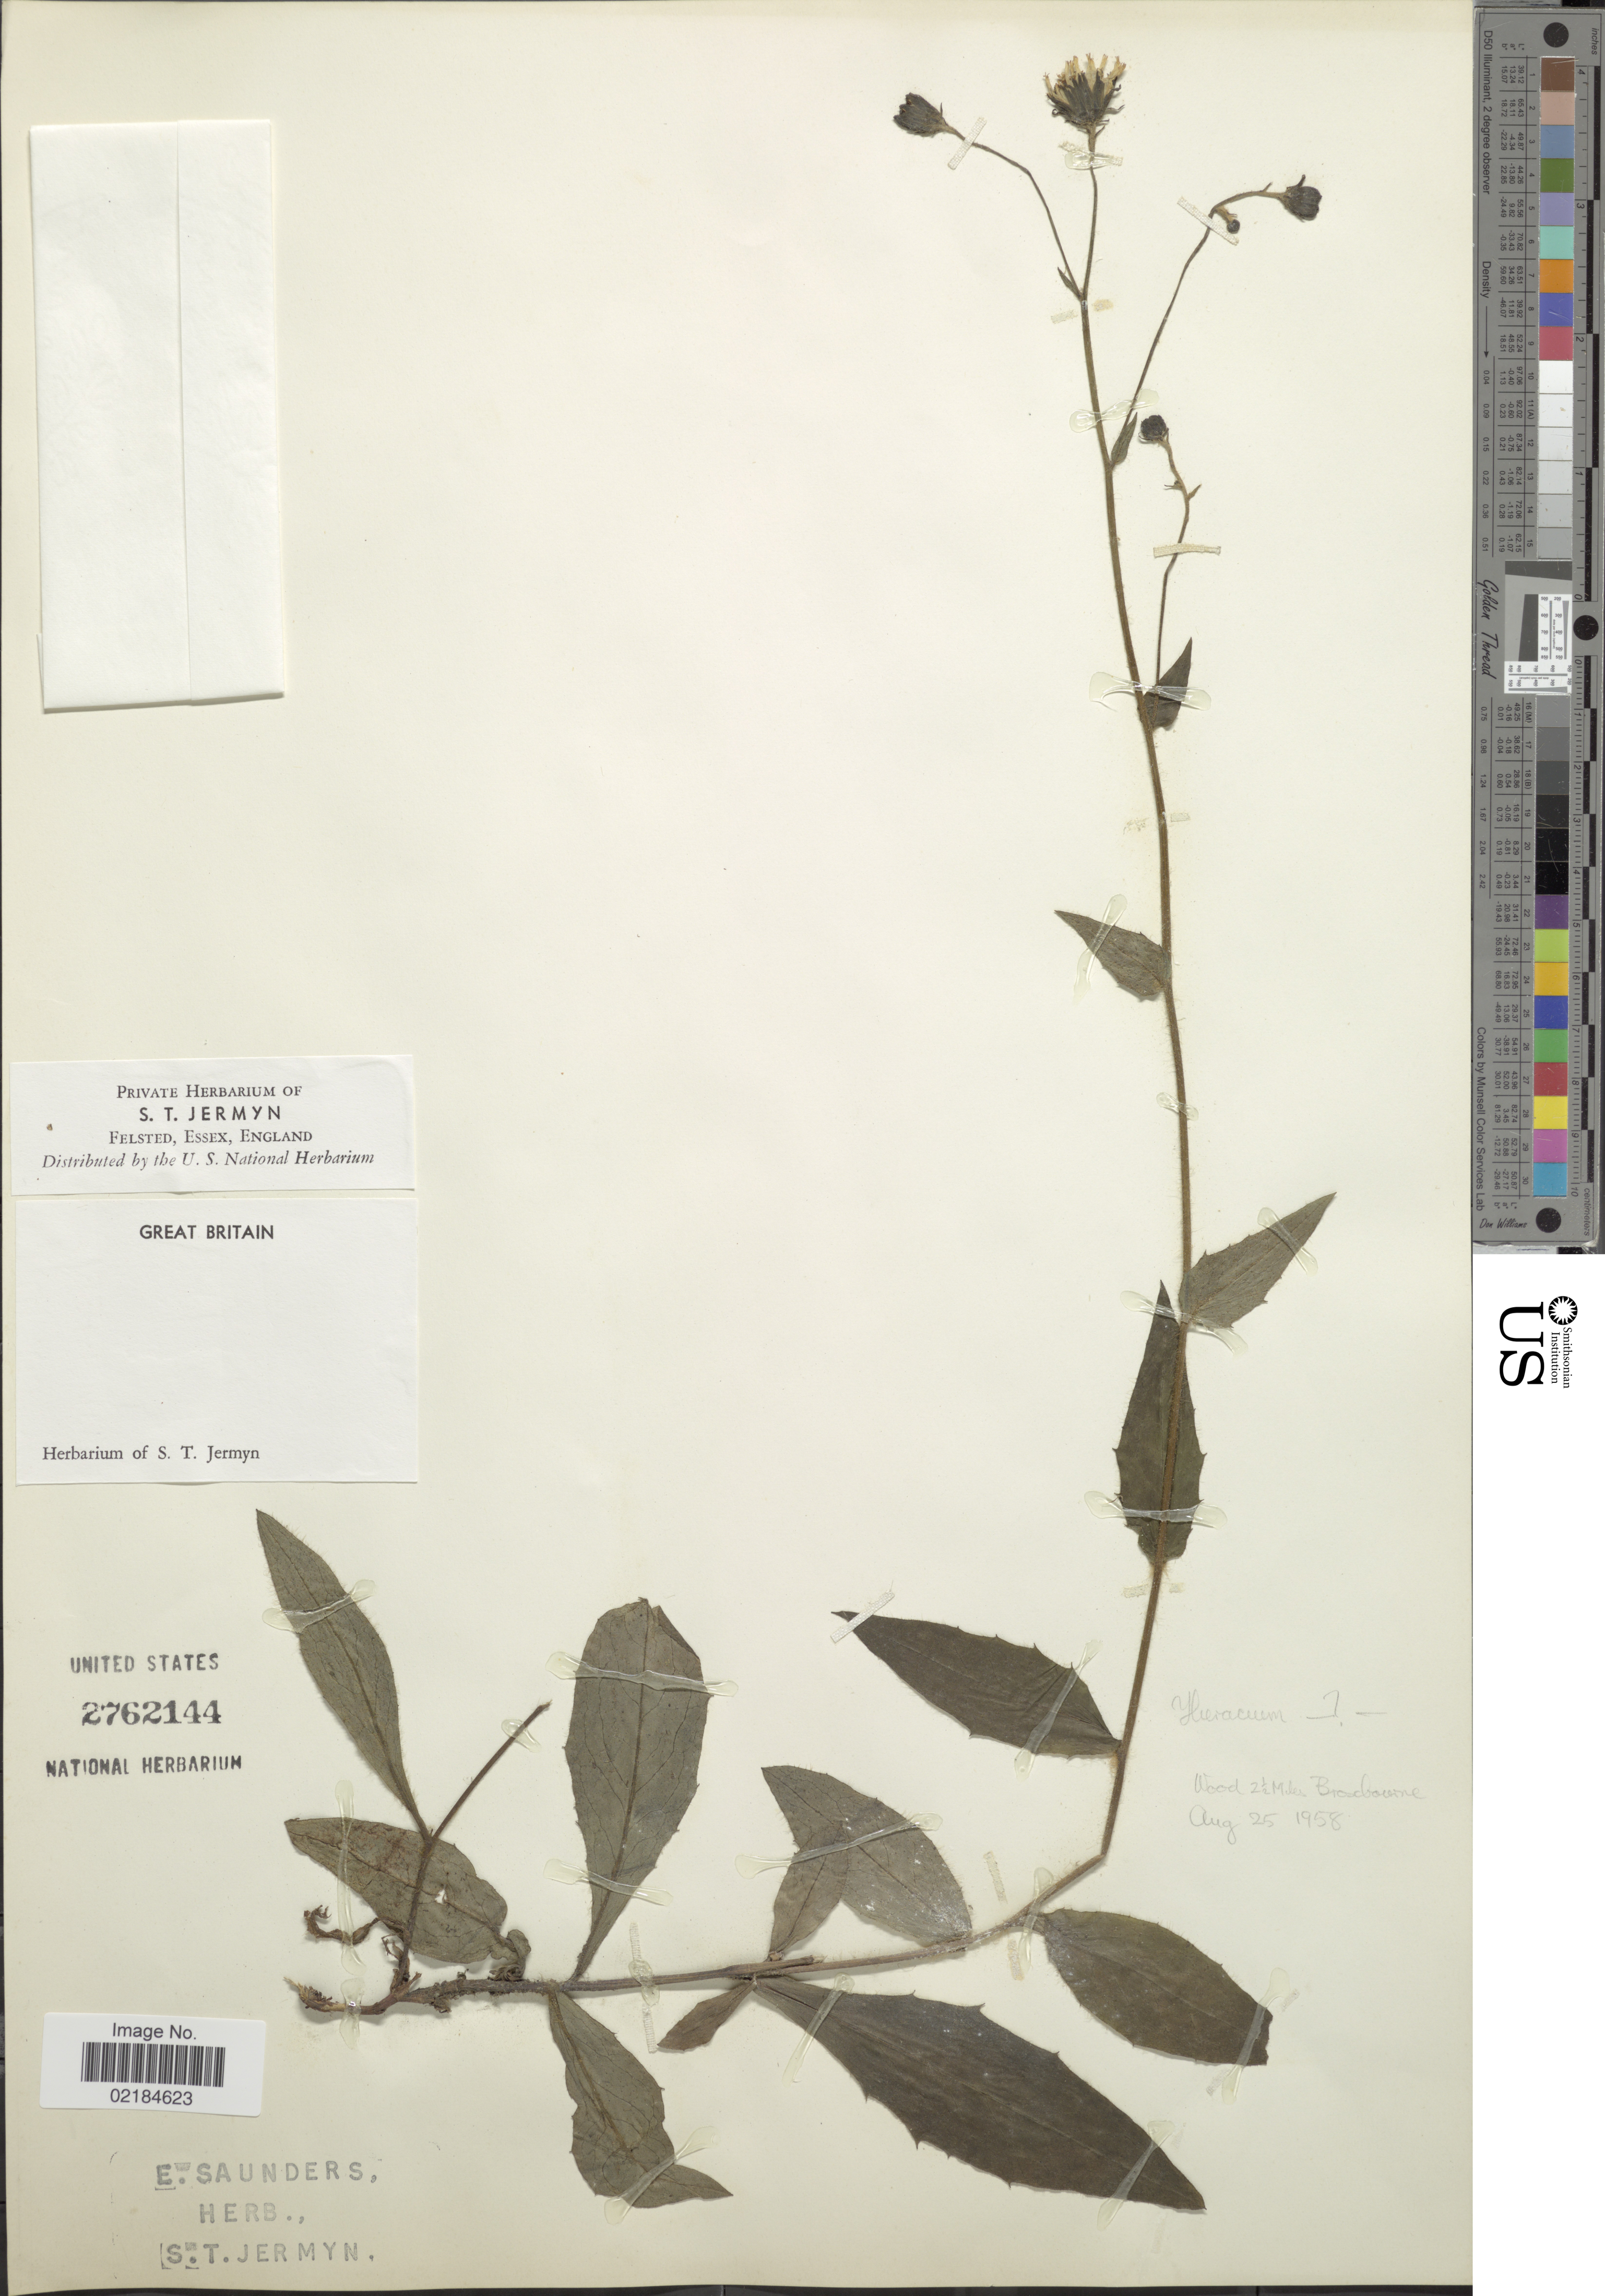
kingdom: Plantae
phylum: Tracheophyta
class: Magnoliopsida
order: Asterales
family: Asteraceae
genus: Hieracium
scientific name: Hieracium repandulare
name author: Druce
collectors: ex herb. S. T. Jermyn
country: United Kingdom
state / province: England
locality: Great Britain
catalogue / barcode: US 2762144